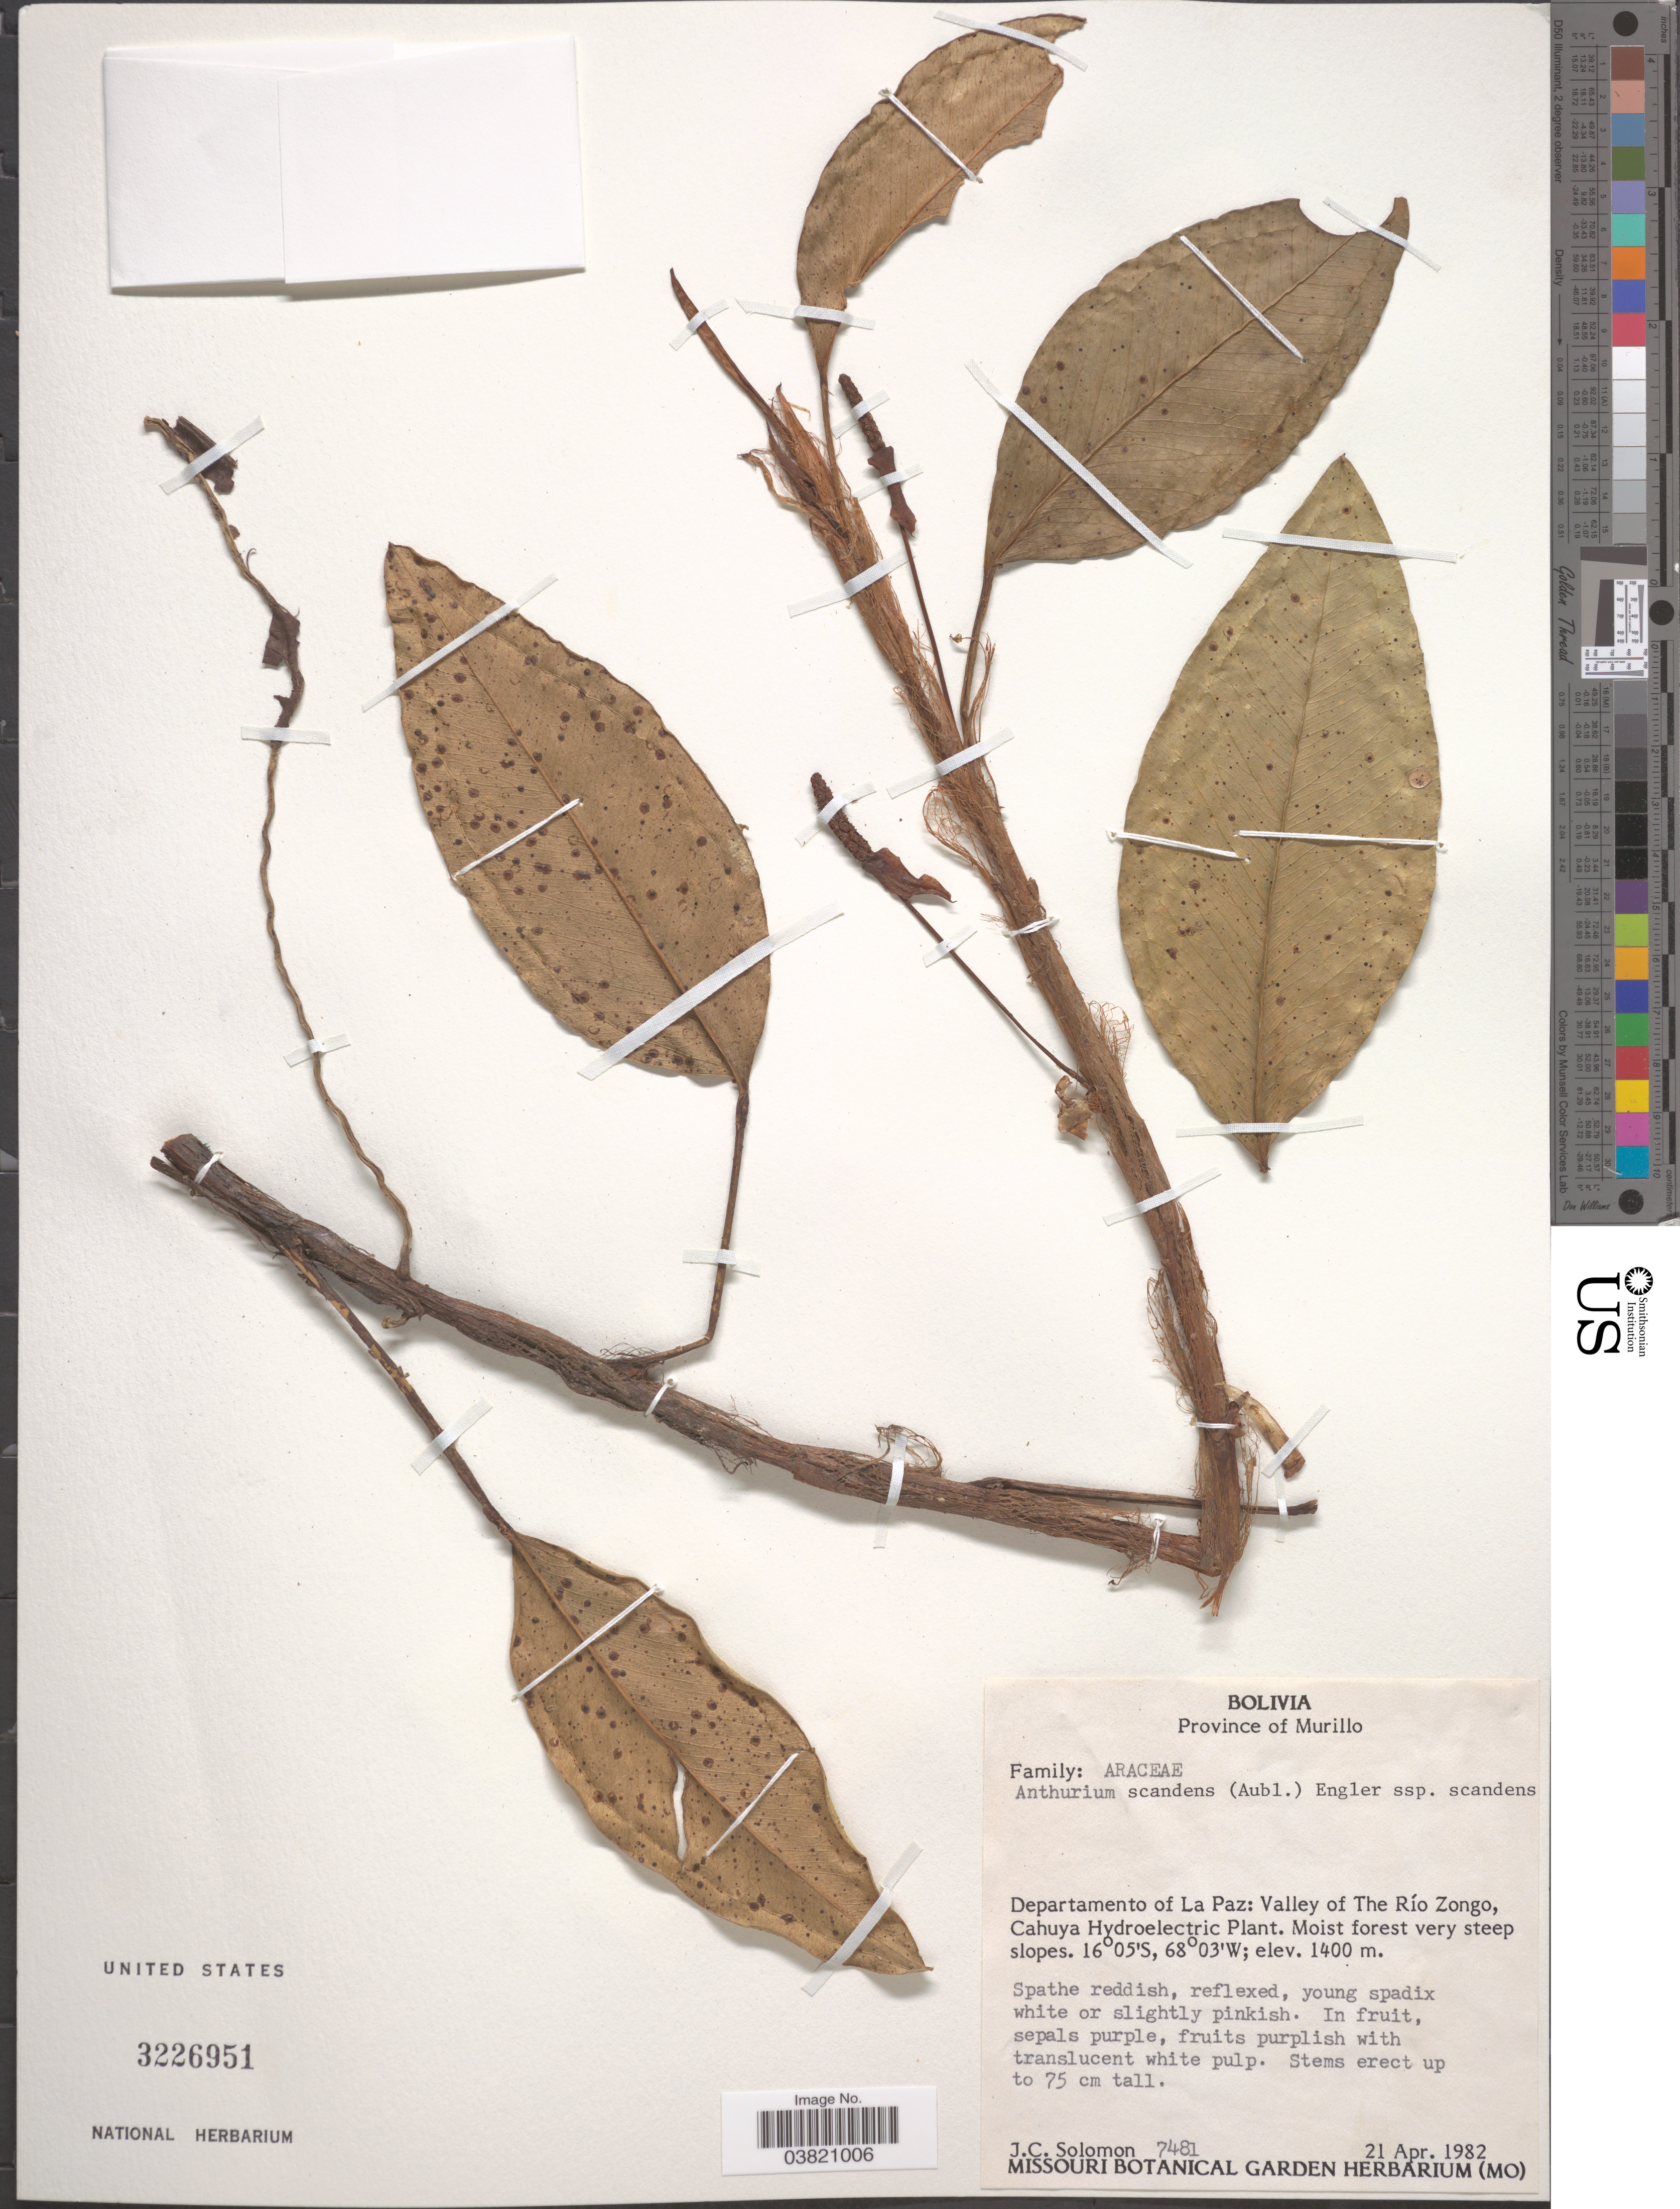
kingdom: Plantae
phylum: Tracheophyta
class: Liliopsida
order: Alismatales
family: Araceae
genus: Anthurium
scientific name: Anthurium scandens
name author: (Aubl.) Engl.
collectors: J. C. Solomon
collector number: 7481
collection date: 1982-04-21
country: Bolivia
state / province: La Paz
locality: Province of Murillo. Departamento of La Paz: Valley of The Río Zongo, Cahuya Hydroelectric Plant.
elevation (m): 1400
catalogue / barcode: US 3226951